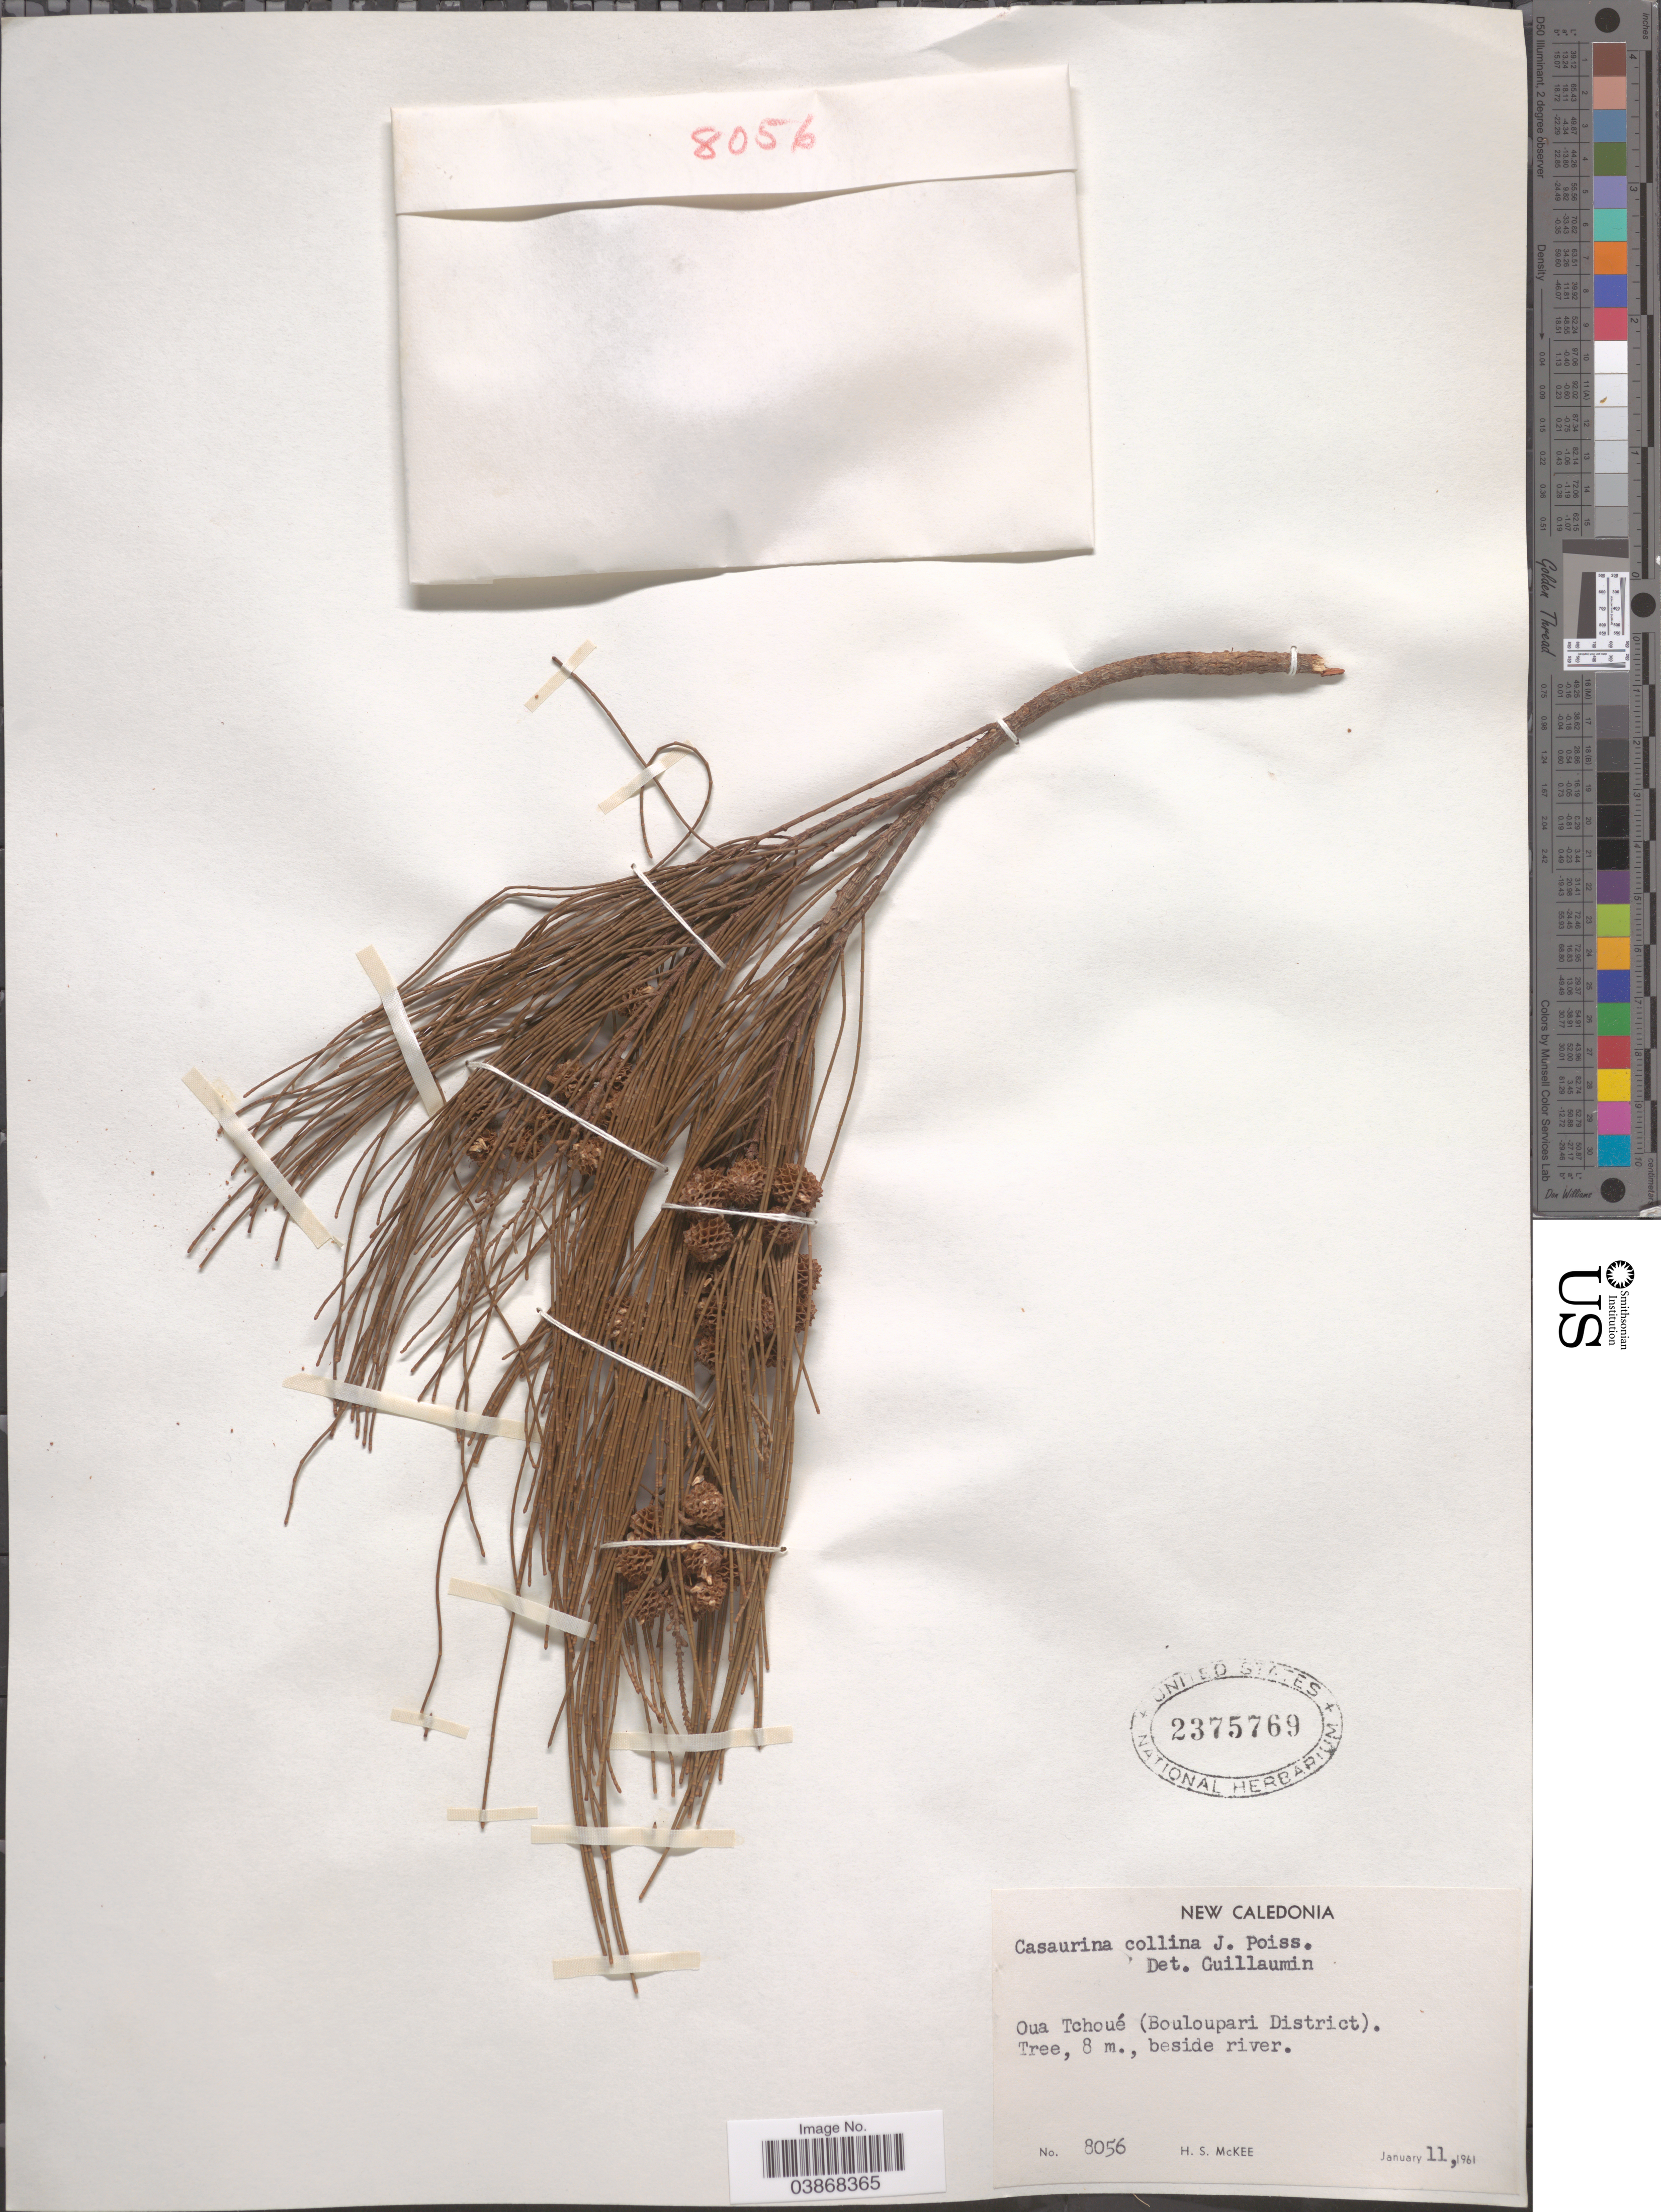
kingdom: Plantae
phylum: Tracheophyta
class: Magnoliopsida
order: Fagales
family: Casuarinaceae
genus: Casuarina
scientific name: Casuarina collina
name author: J. Poiss. ex Pancher & Sebert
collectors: H. S. McKee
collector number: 8056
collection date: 1961-01-11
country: New Caledonia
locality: Oua Tchoué (Bouloupari District).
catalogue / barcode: US 2375769